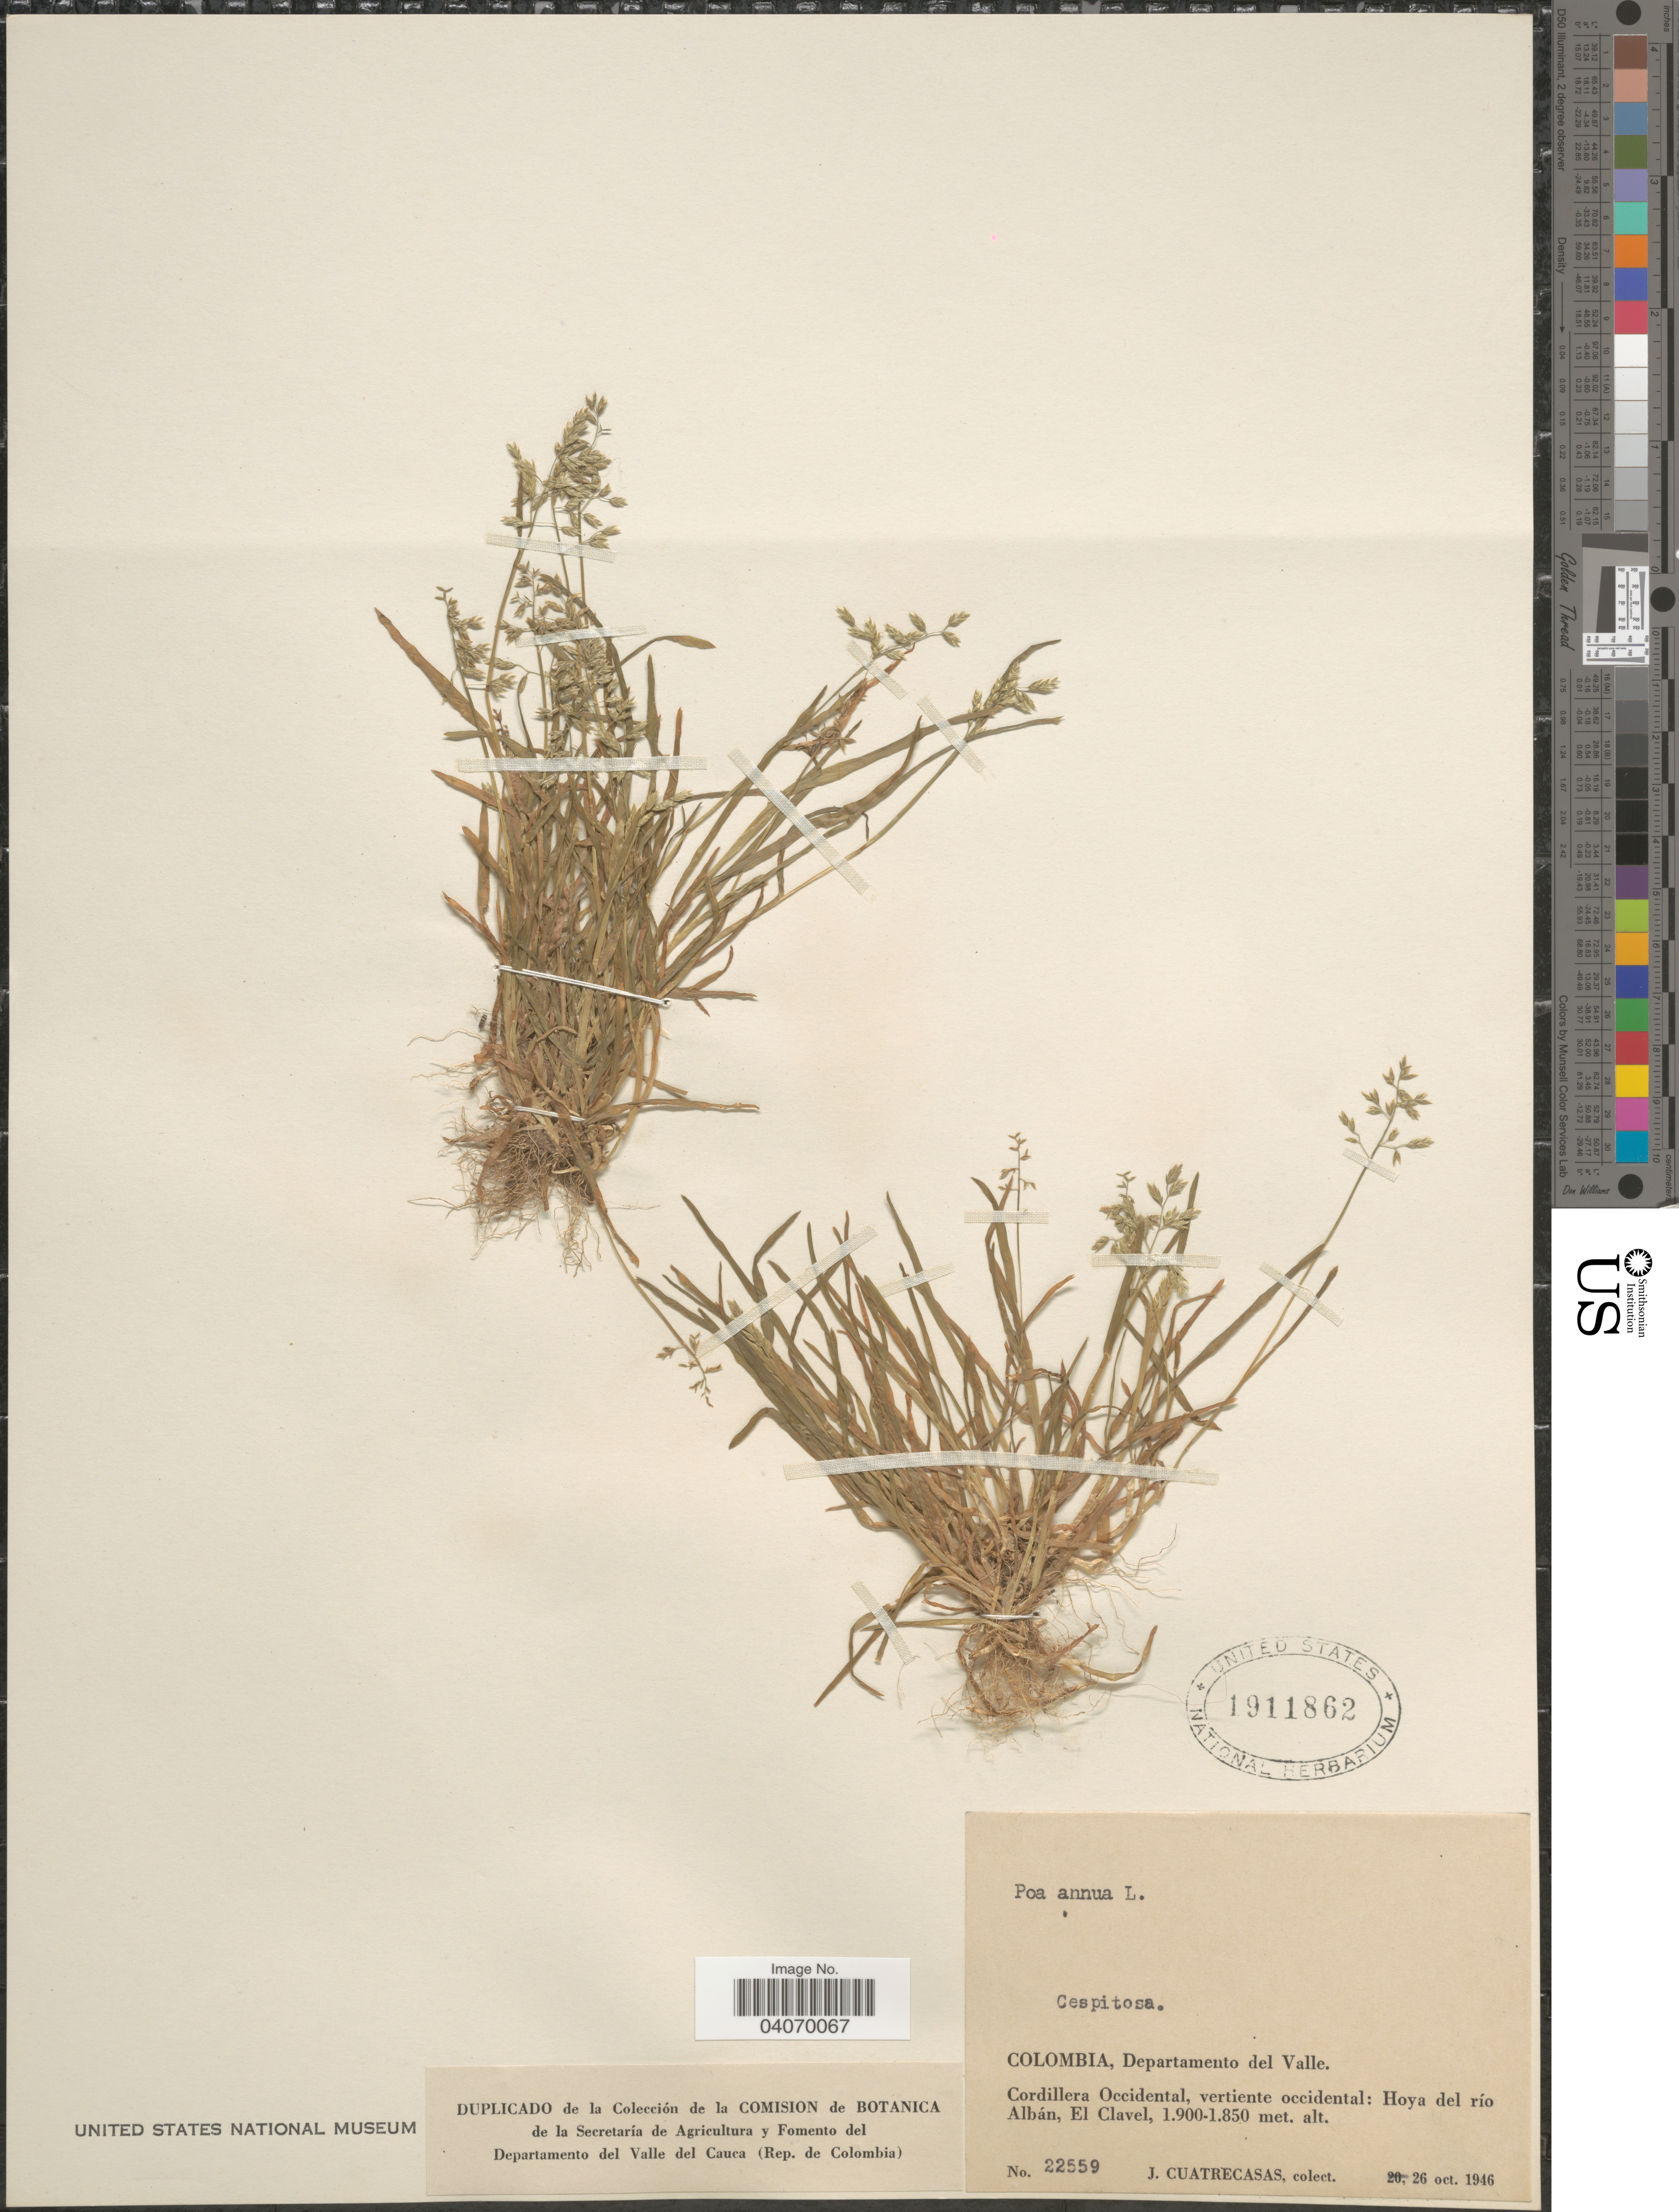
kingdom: Plantae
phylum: Tracheophyta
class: Liliopsida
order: Poales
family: Poaceae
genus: Poa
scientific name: Poa annua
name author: L.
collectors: J. Cuatrecasas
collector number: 22559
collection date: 1946-10-26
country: Colombia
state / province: Valle del Cauca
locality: Departamento del Valle. Cordillera Occidental, vertiente occidental: Hoya del río Albán, El Clavel.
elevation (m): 1850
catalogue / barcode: US 1911862